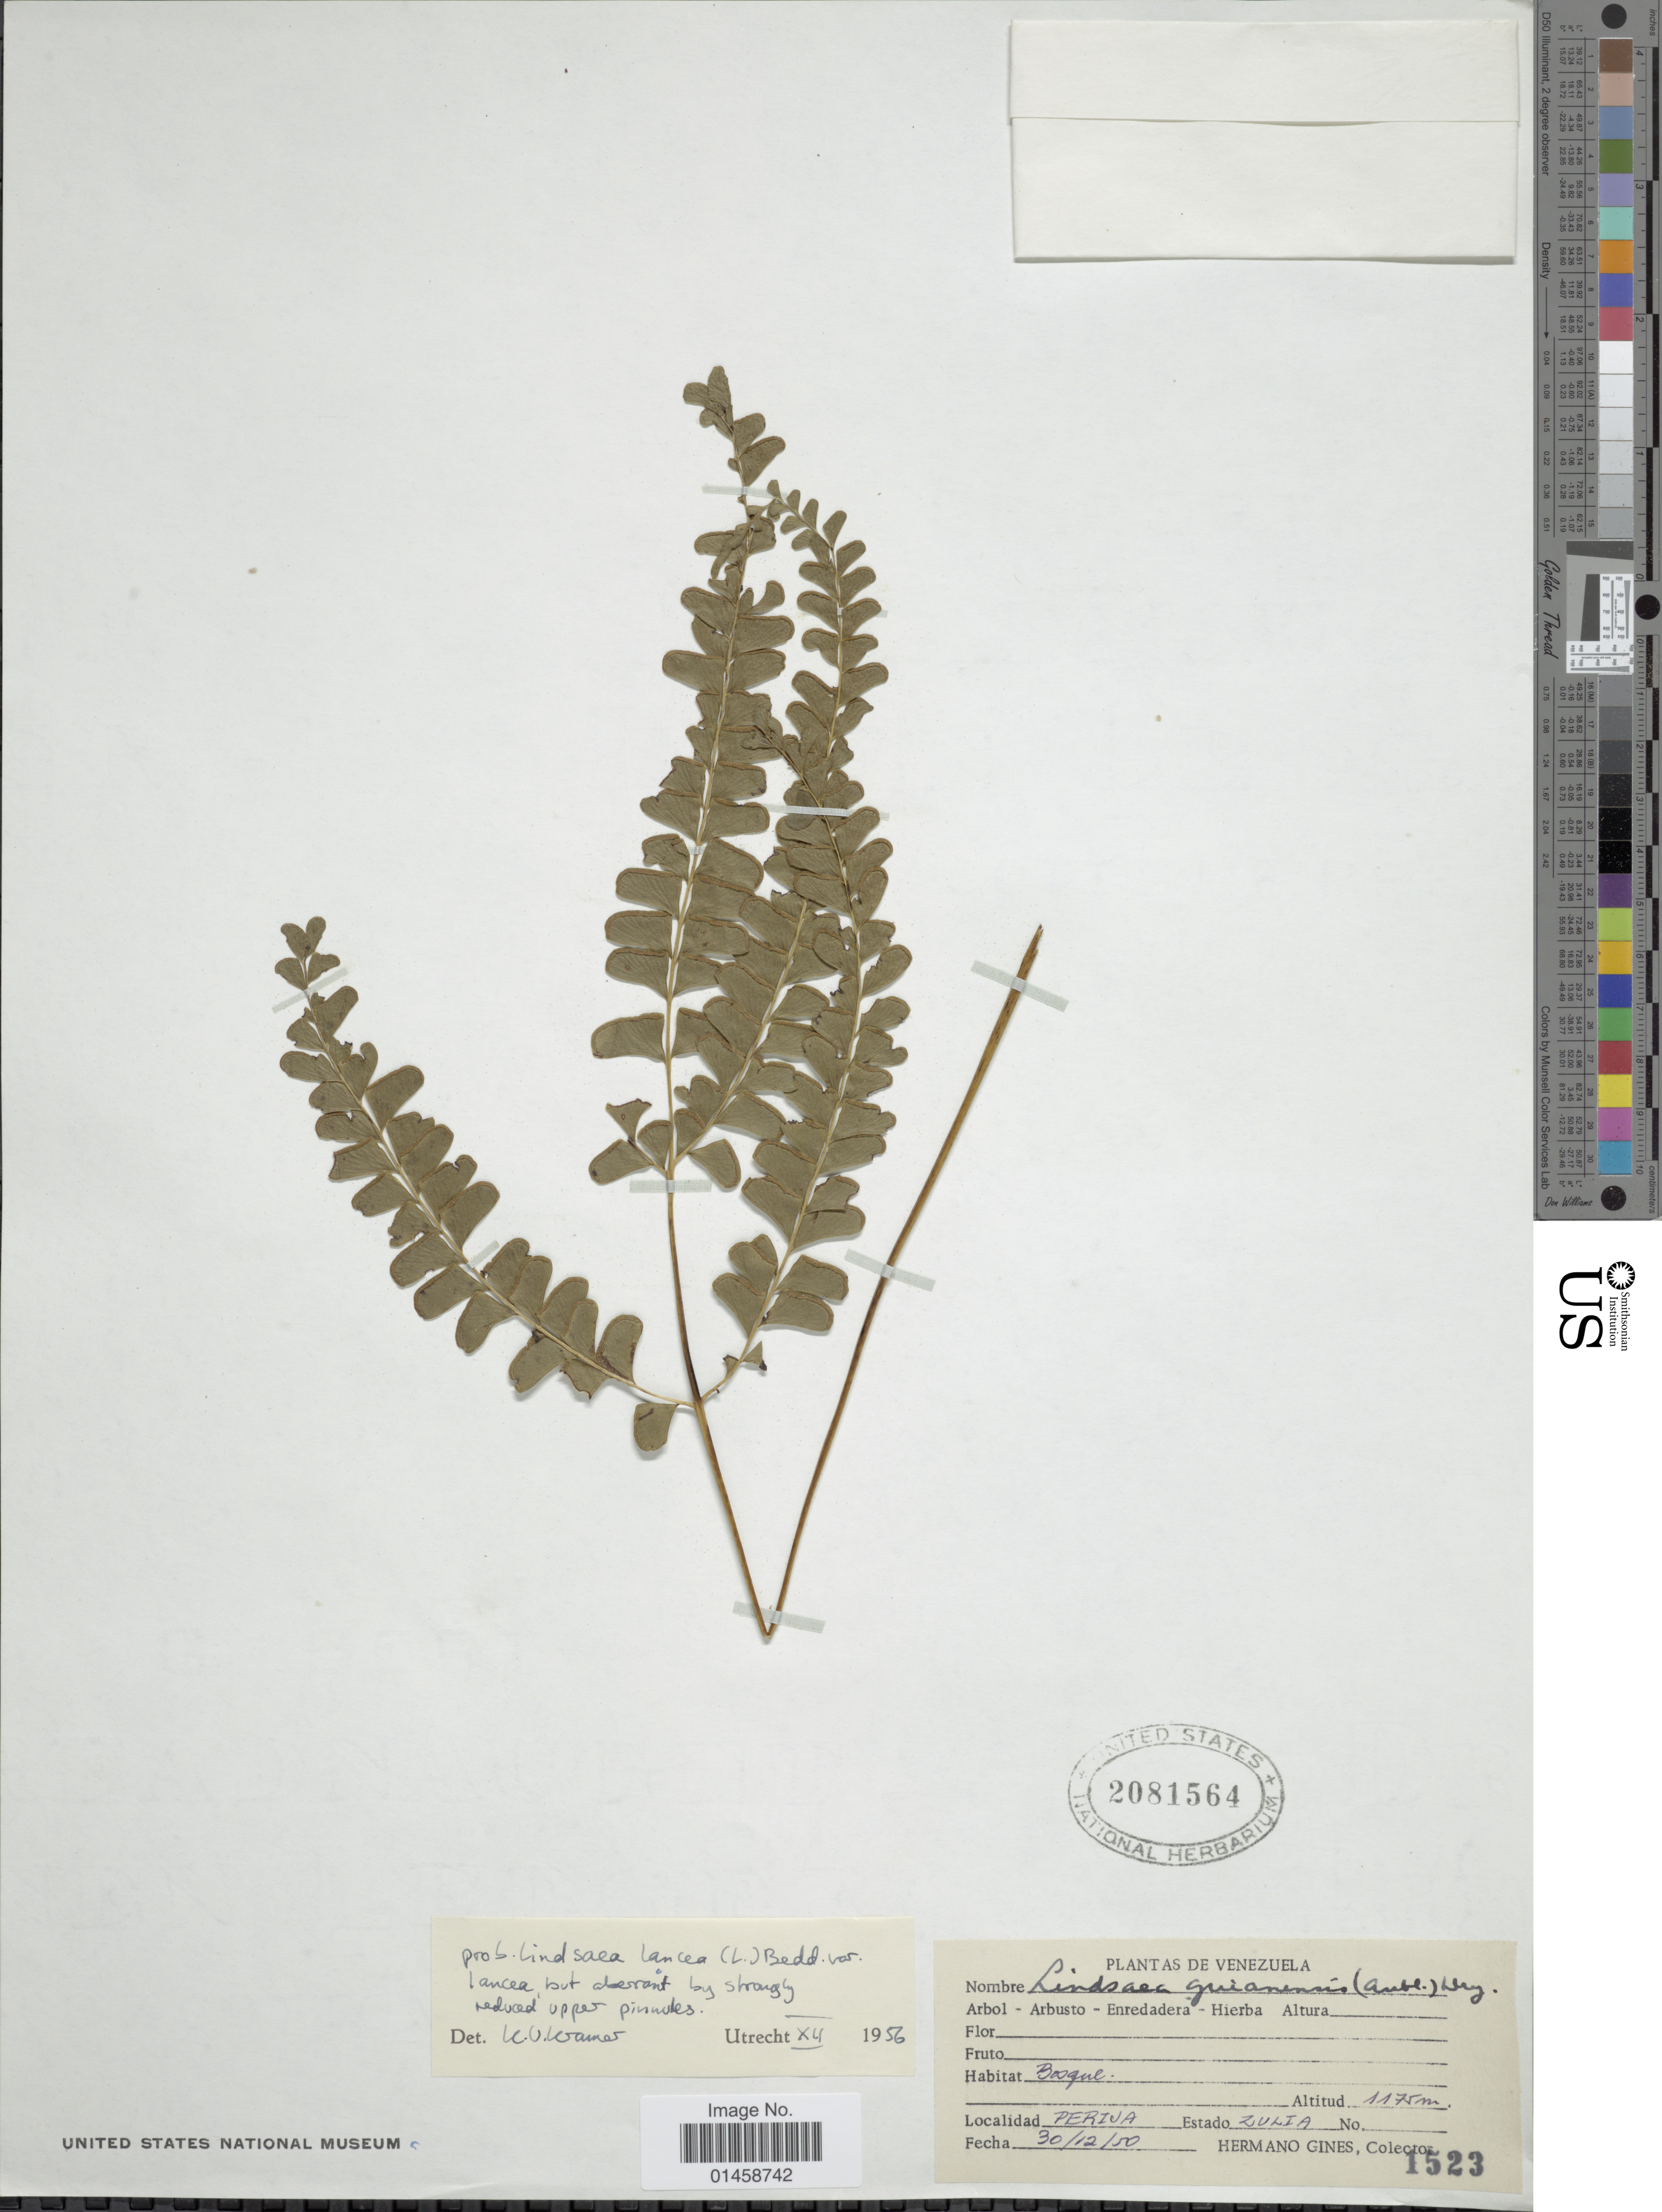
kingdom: Plantae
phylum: Tracheophyta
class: Polypodiopsida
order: Polypodiales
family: Lindsaeaceae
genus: Lindsaea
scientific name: Lindsaea lancea var. lancea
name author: (L.) Bedd.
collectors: Bro. Gines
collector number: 1523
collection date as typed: Transcribed d/m/y: 30/12/50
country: Venezuela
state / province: Zulia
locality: Perija.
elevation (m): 1175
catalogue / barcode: US 2081564